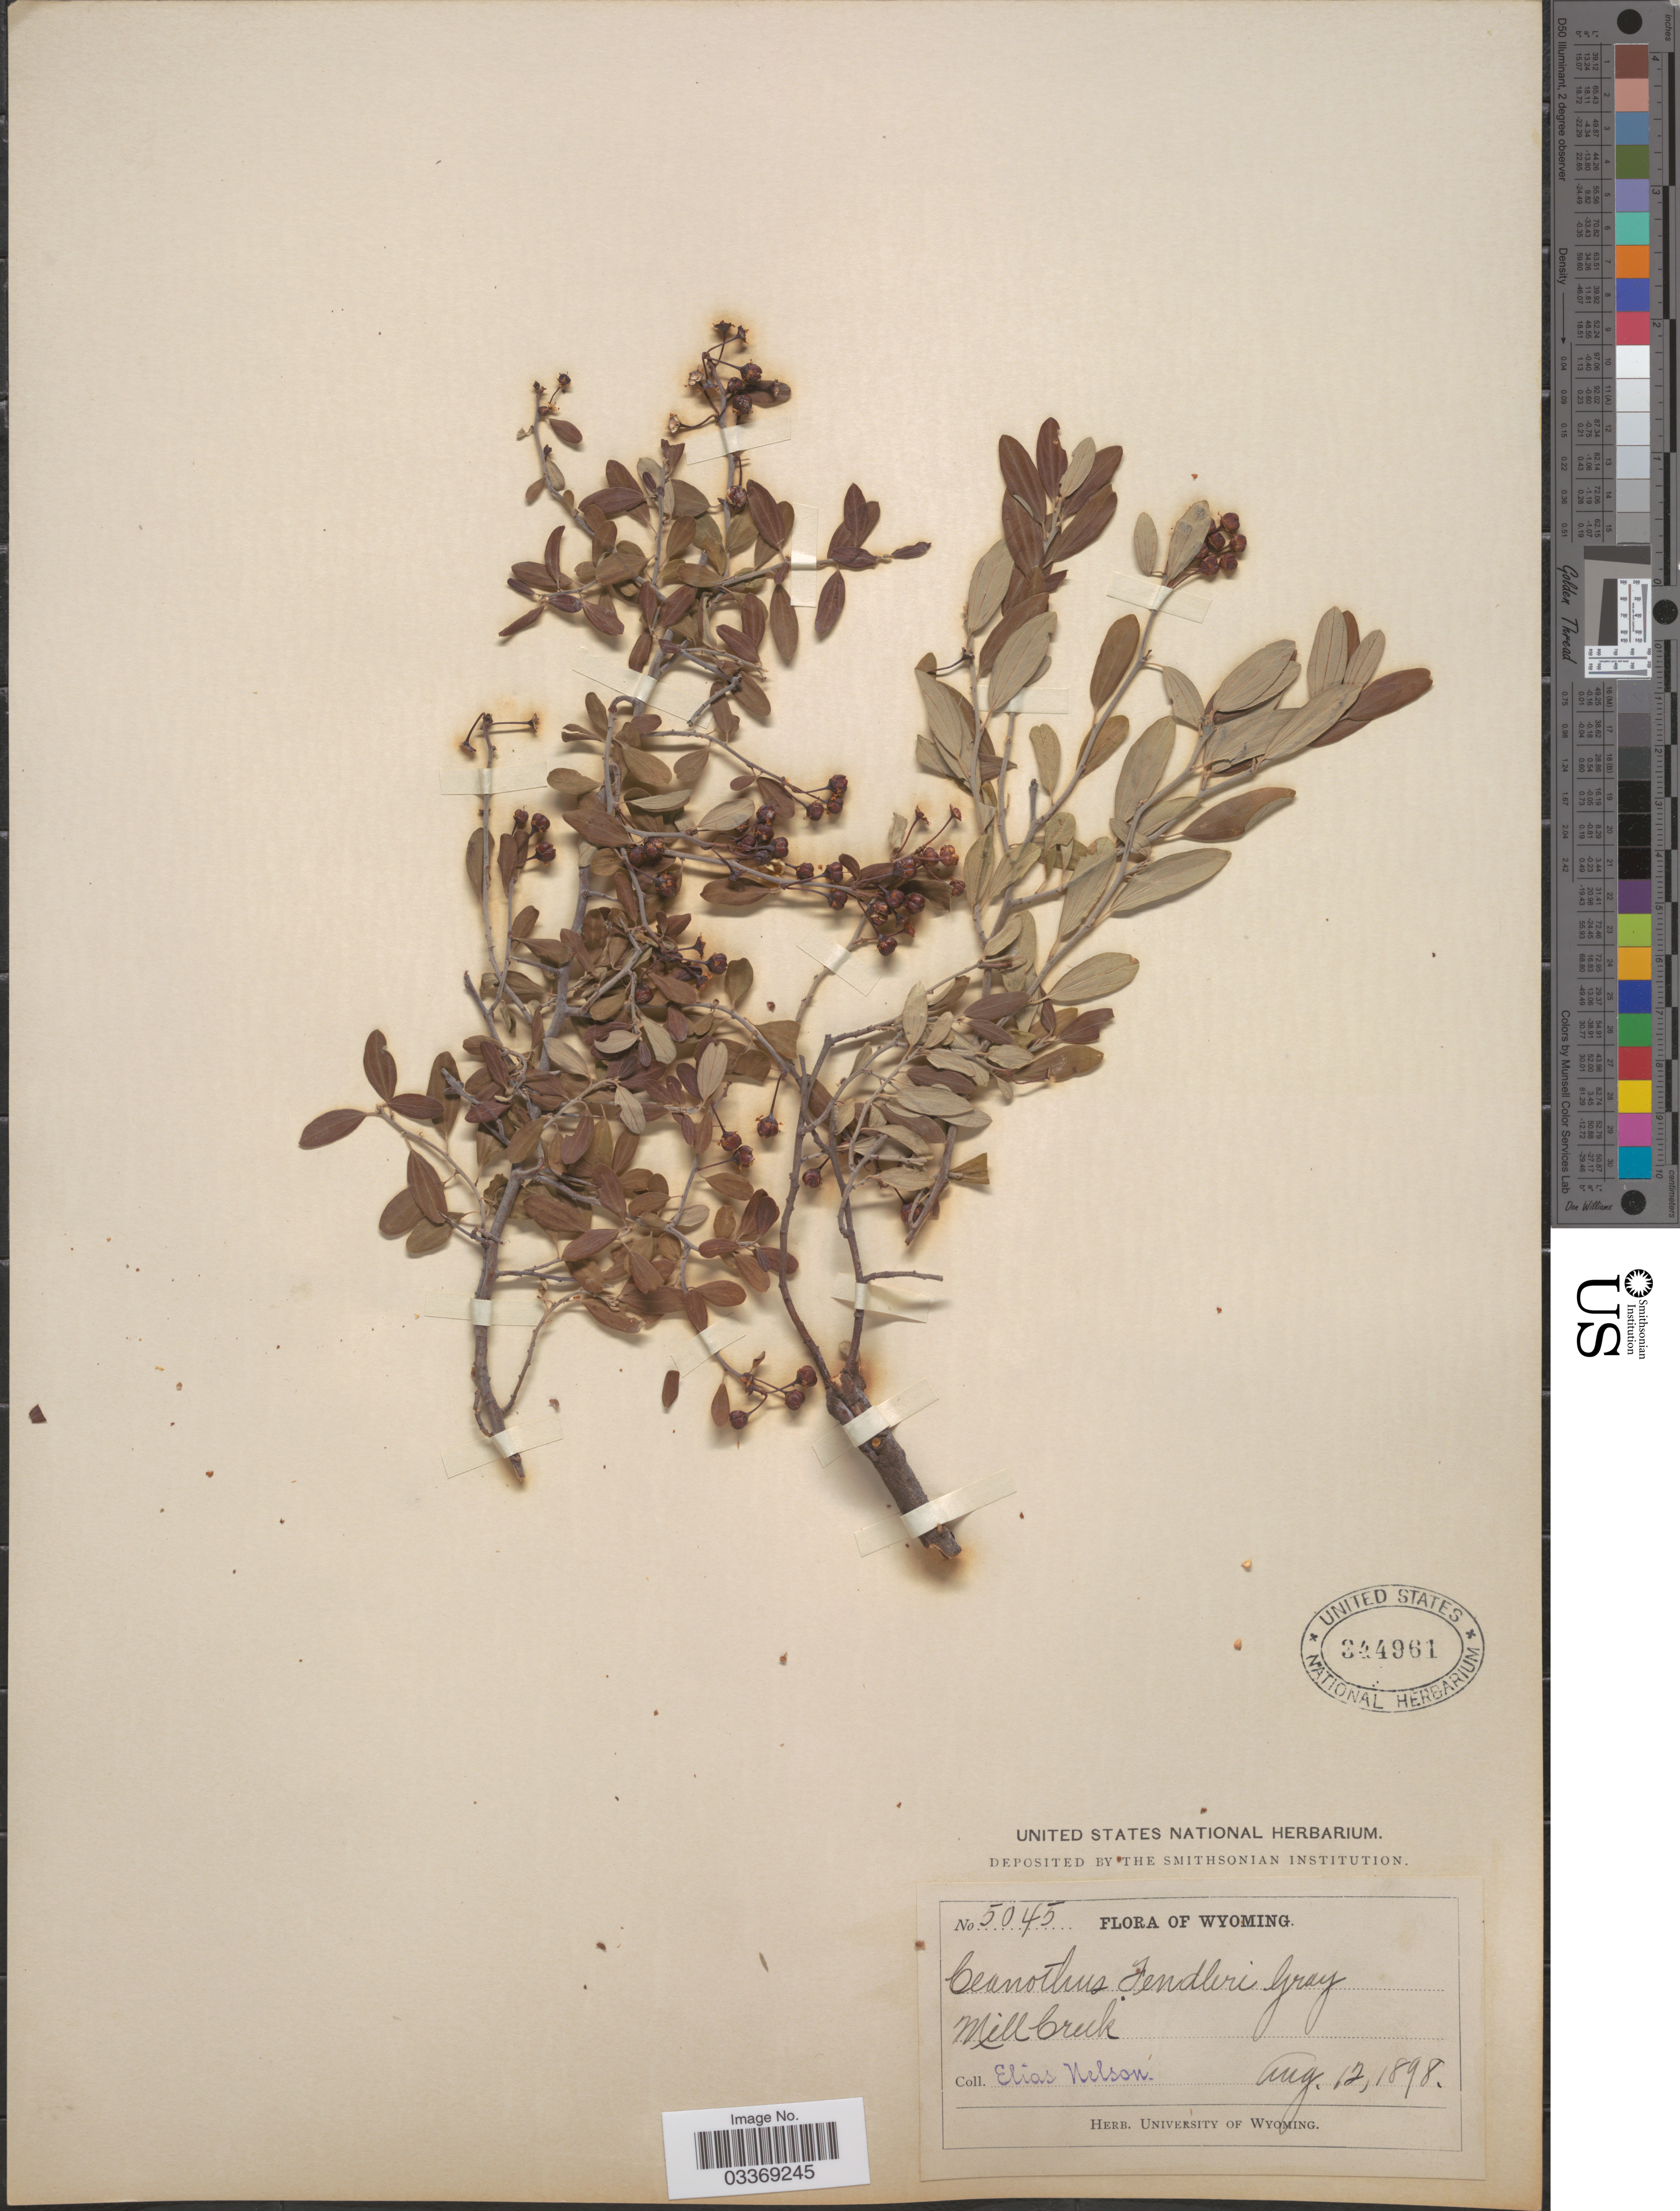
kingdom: Plantae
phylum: Tracheophyta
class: Magnoliopsida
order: Rosales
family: Rhamnaceae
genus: Ceanothus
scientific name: Ceanothus fendleri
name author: A. Gray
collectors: E. Nelson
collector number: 5045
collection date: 1898-08-12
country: United States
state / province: Wyoming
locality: Mill Creek.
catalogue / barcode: US 344961